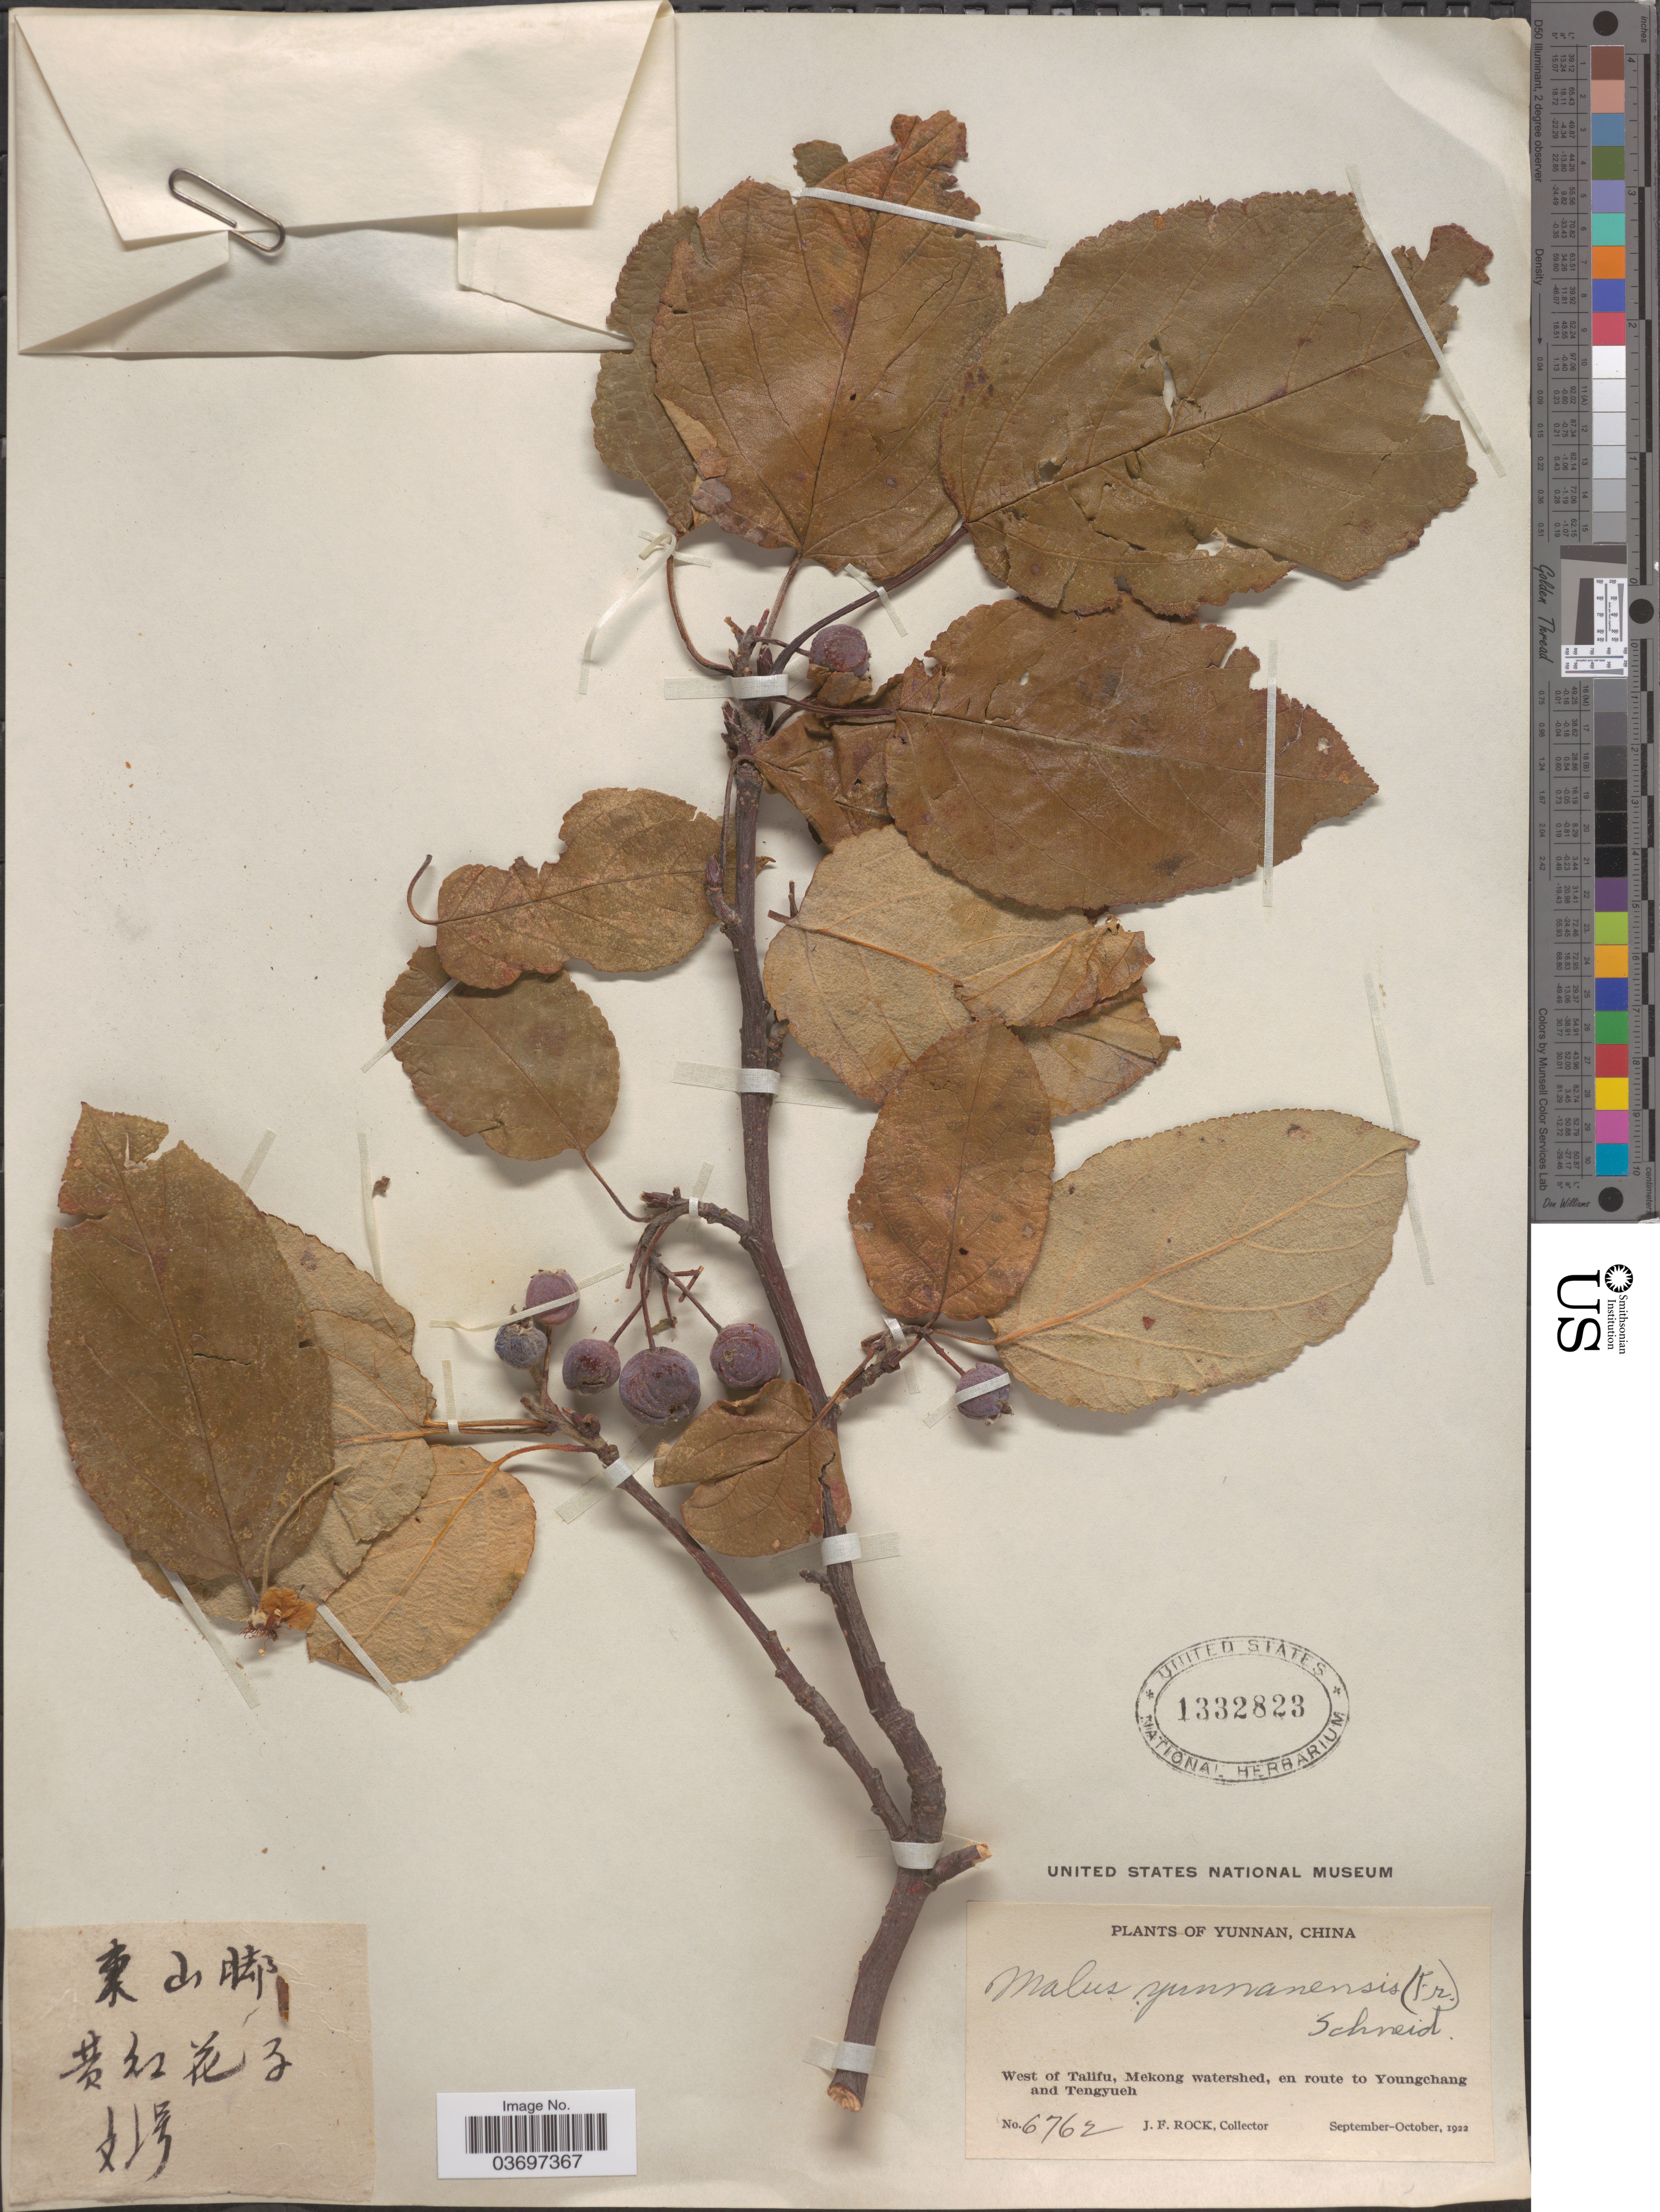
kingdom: Plantae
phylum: Tracheophyta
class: Magnoliopsida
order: Rosales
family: Rosaceae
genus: Malus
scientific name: Malus yunnanensis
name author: (Franch.) C.K. Schneid.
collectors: J. Rock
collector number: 6762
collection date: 1922-09/1922-10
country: China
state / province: Yunnan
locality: West of Talifu, Mekong watershed, en route to Youngchang and Tengyueh.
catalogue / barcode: US 1332823